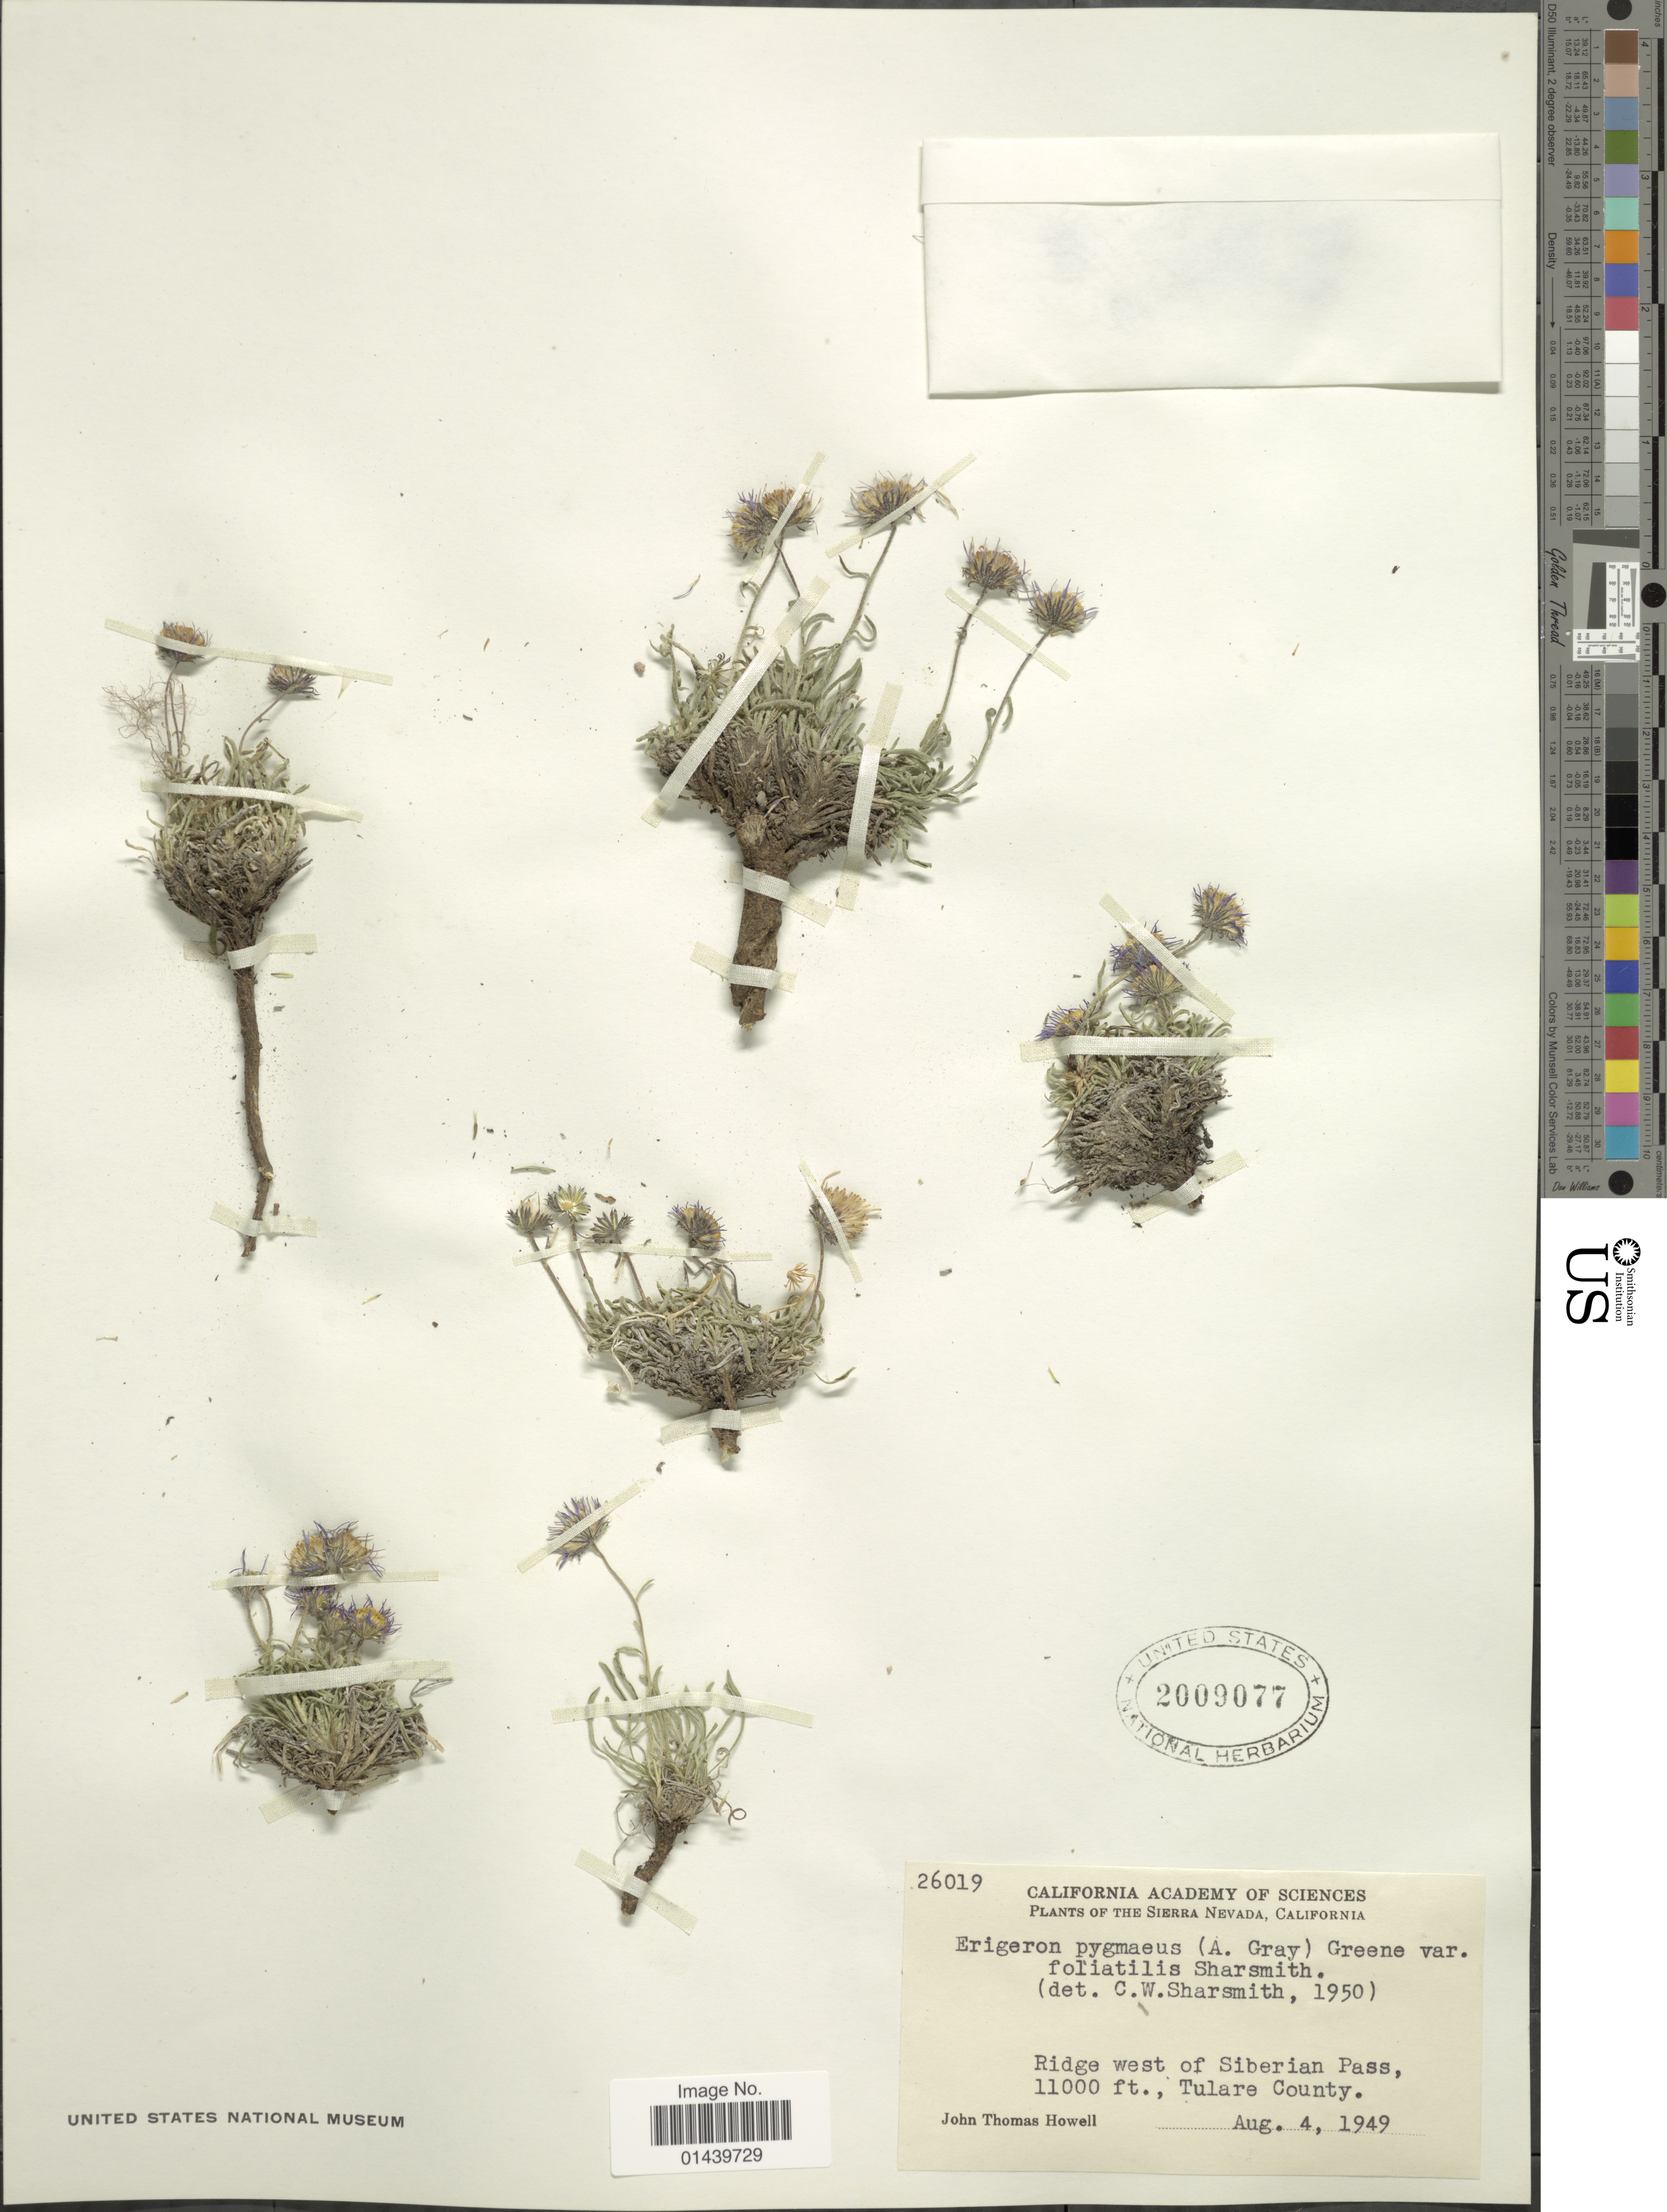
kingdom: Plantae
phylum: Tracheophyta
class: Magnoliopsida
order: Asterales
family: Asteraceae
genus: Erigeron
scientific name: Erigeron pygmaeus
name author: (A. Gray) Greene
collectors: J. T. Howell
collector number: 26019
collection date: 1949-08-04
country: United States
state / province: California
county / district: Tulare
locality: The Sierra Nevada. Ridge west of Siberian Pass. Tulare County.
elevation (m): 3353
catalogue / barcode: US 2009077